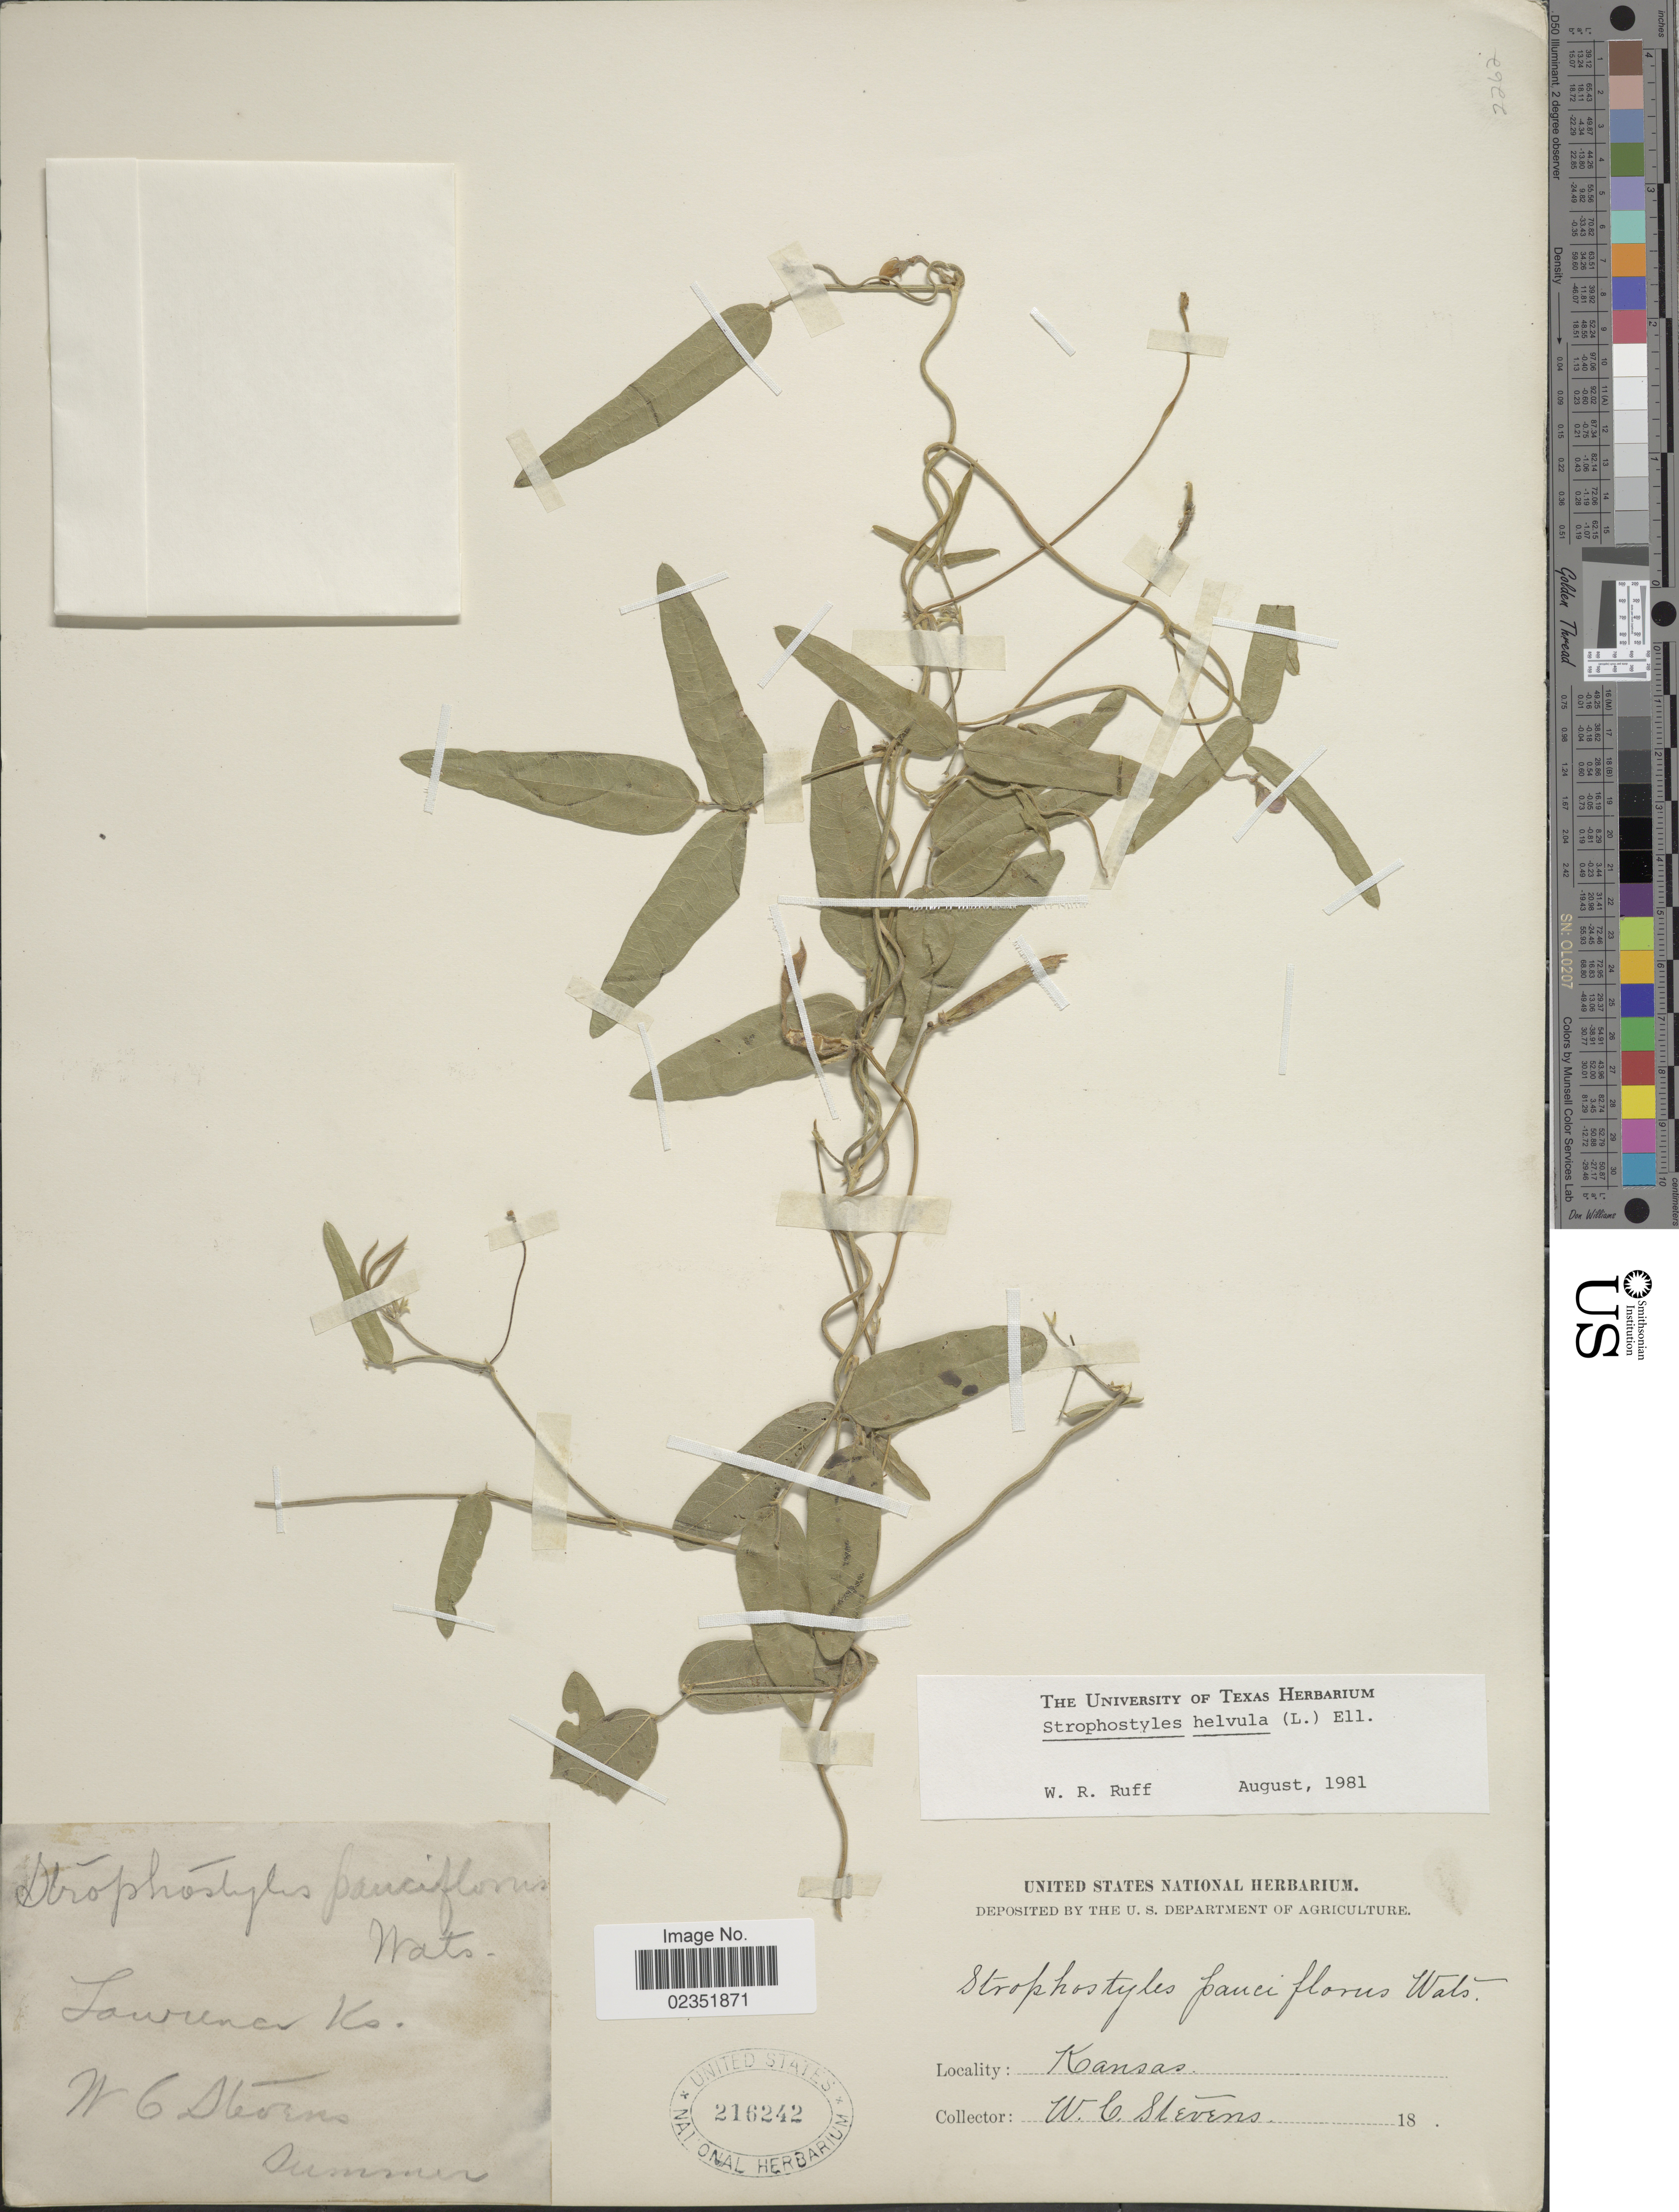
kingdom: Plantae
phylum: Tracheophyta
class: Magnoliopsida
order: Fabales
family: Fabaceae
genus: Strophostyles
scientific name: Strophostyles helvola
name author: (L.) Elliott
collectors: W. C. Stevens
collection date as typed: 18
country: United States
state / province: Kansas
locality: Lawrence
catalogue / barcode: US 216242